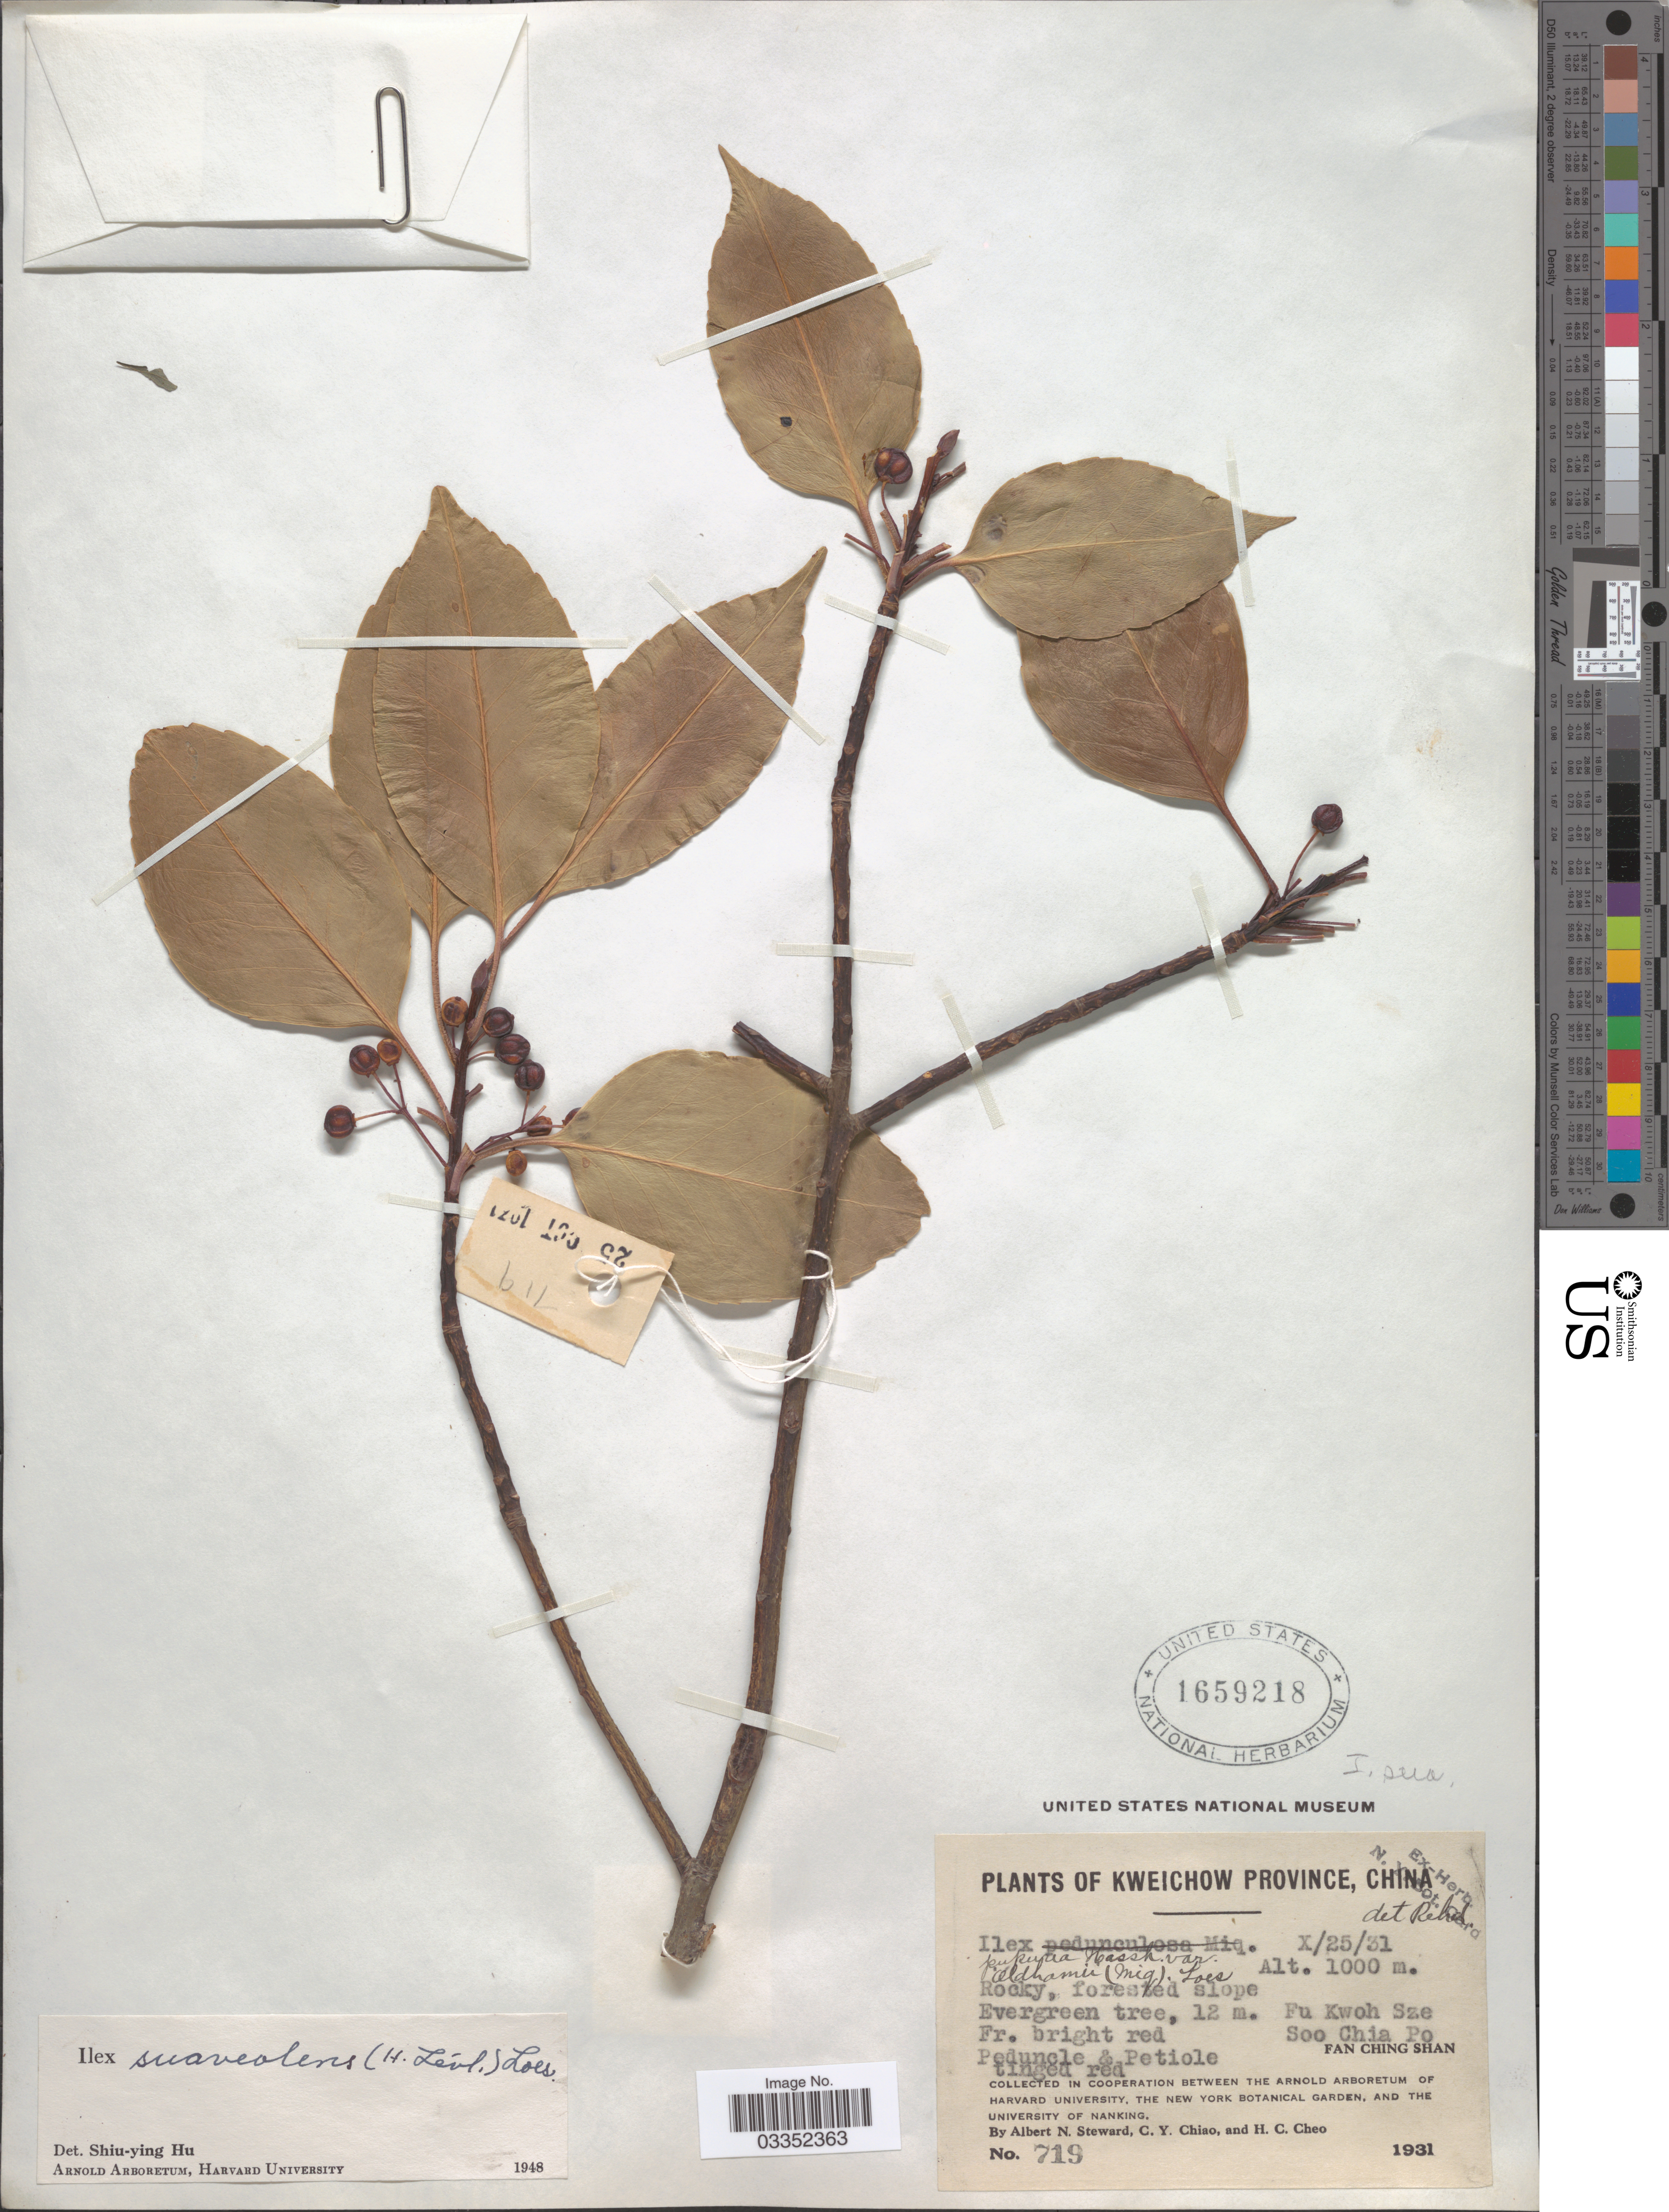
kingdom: Plantae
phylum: Tracheophyta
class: Magnoliopsida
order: Aquifoliales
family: Aquifoliaceae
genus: Ilex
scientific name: Ilex suaveolens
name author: (H. Lév.) Loes.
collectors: A. N. Steward, C. Y. Chiao & H. Cheo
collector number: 719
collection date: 1931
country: China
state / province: Guizhou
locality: Kweichow Province, Fu Kwoh Sze, Soo Chia Po, Fan Ching Shan.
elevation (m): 1000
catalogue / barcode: US 1659218